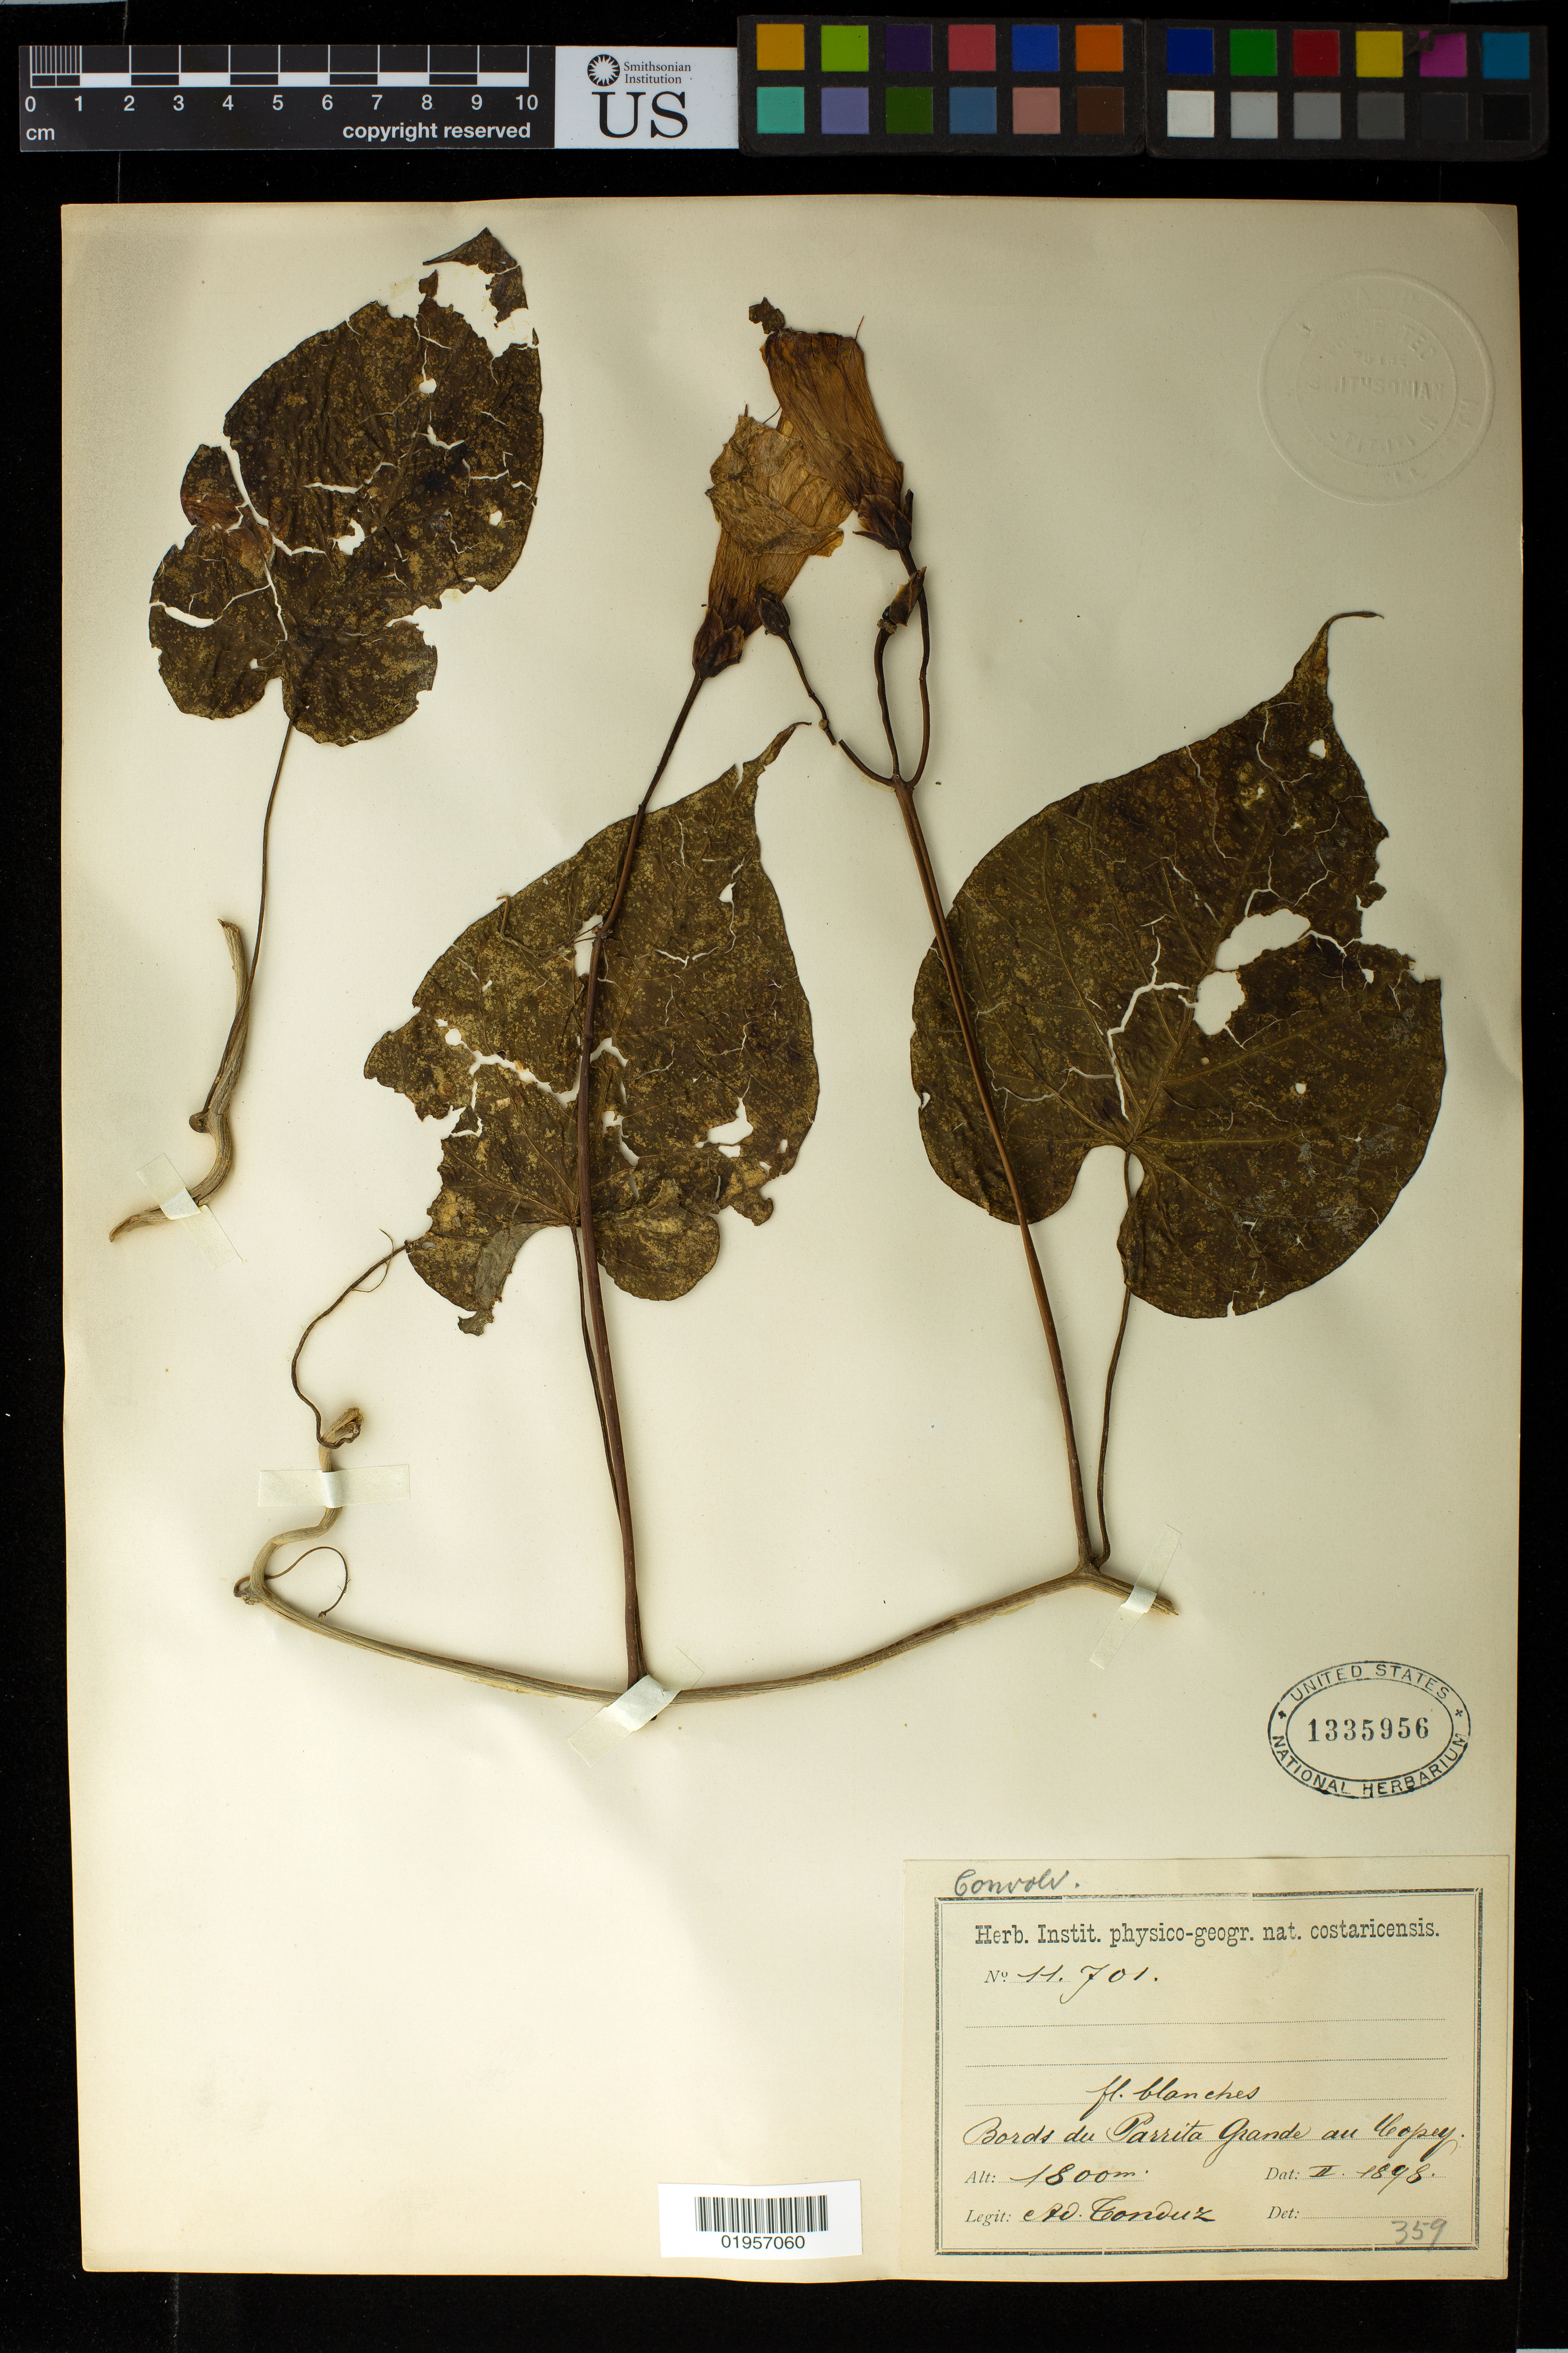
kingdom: Plantae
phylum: Tracheophyta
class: Magnoliopsida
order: Solanales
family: Convolvulaceae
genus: Ipomoea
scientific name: Ipomoea chiriquiensis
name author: Standl. in Woodson & Schery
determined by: Austin, D. F.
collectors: A. Tonduz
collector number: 11701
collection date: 1898-02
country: Costa Rica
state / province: San José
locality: Bords du Parrita Grande au Copey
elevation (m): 1800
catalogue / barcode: US 1335956